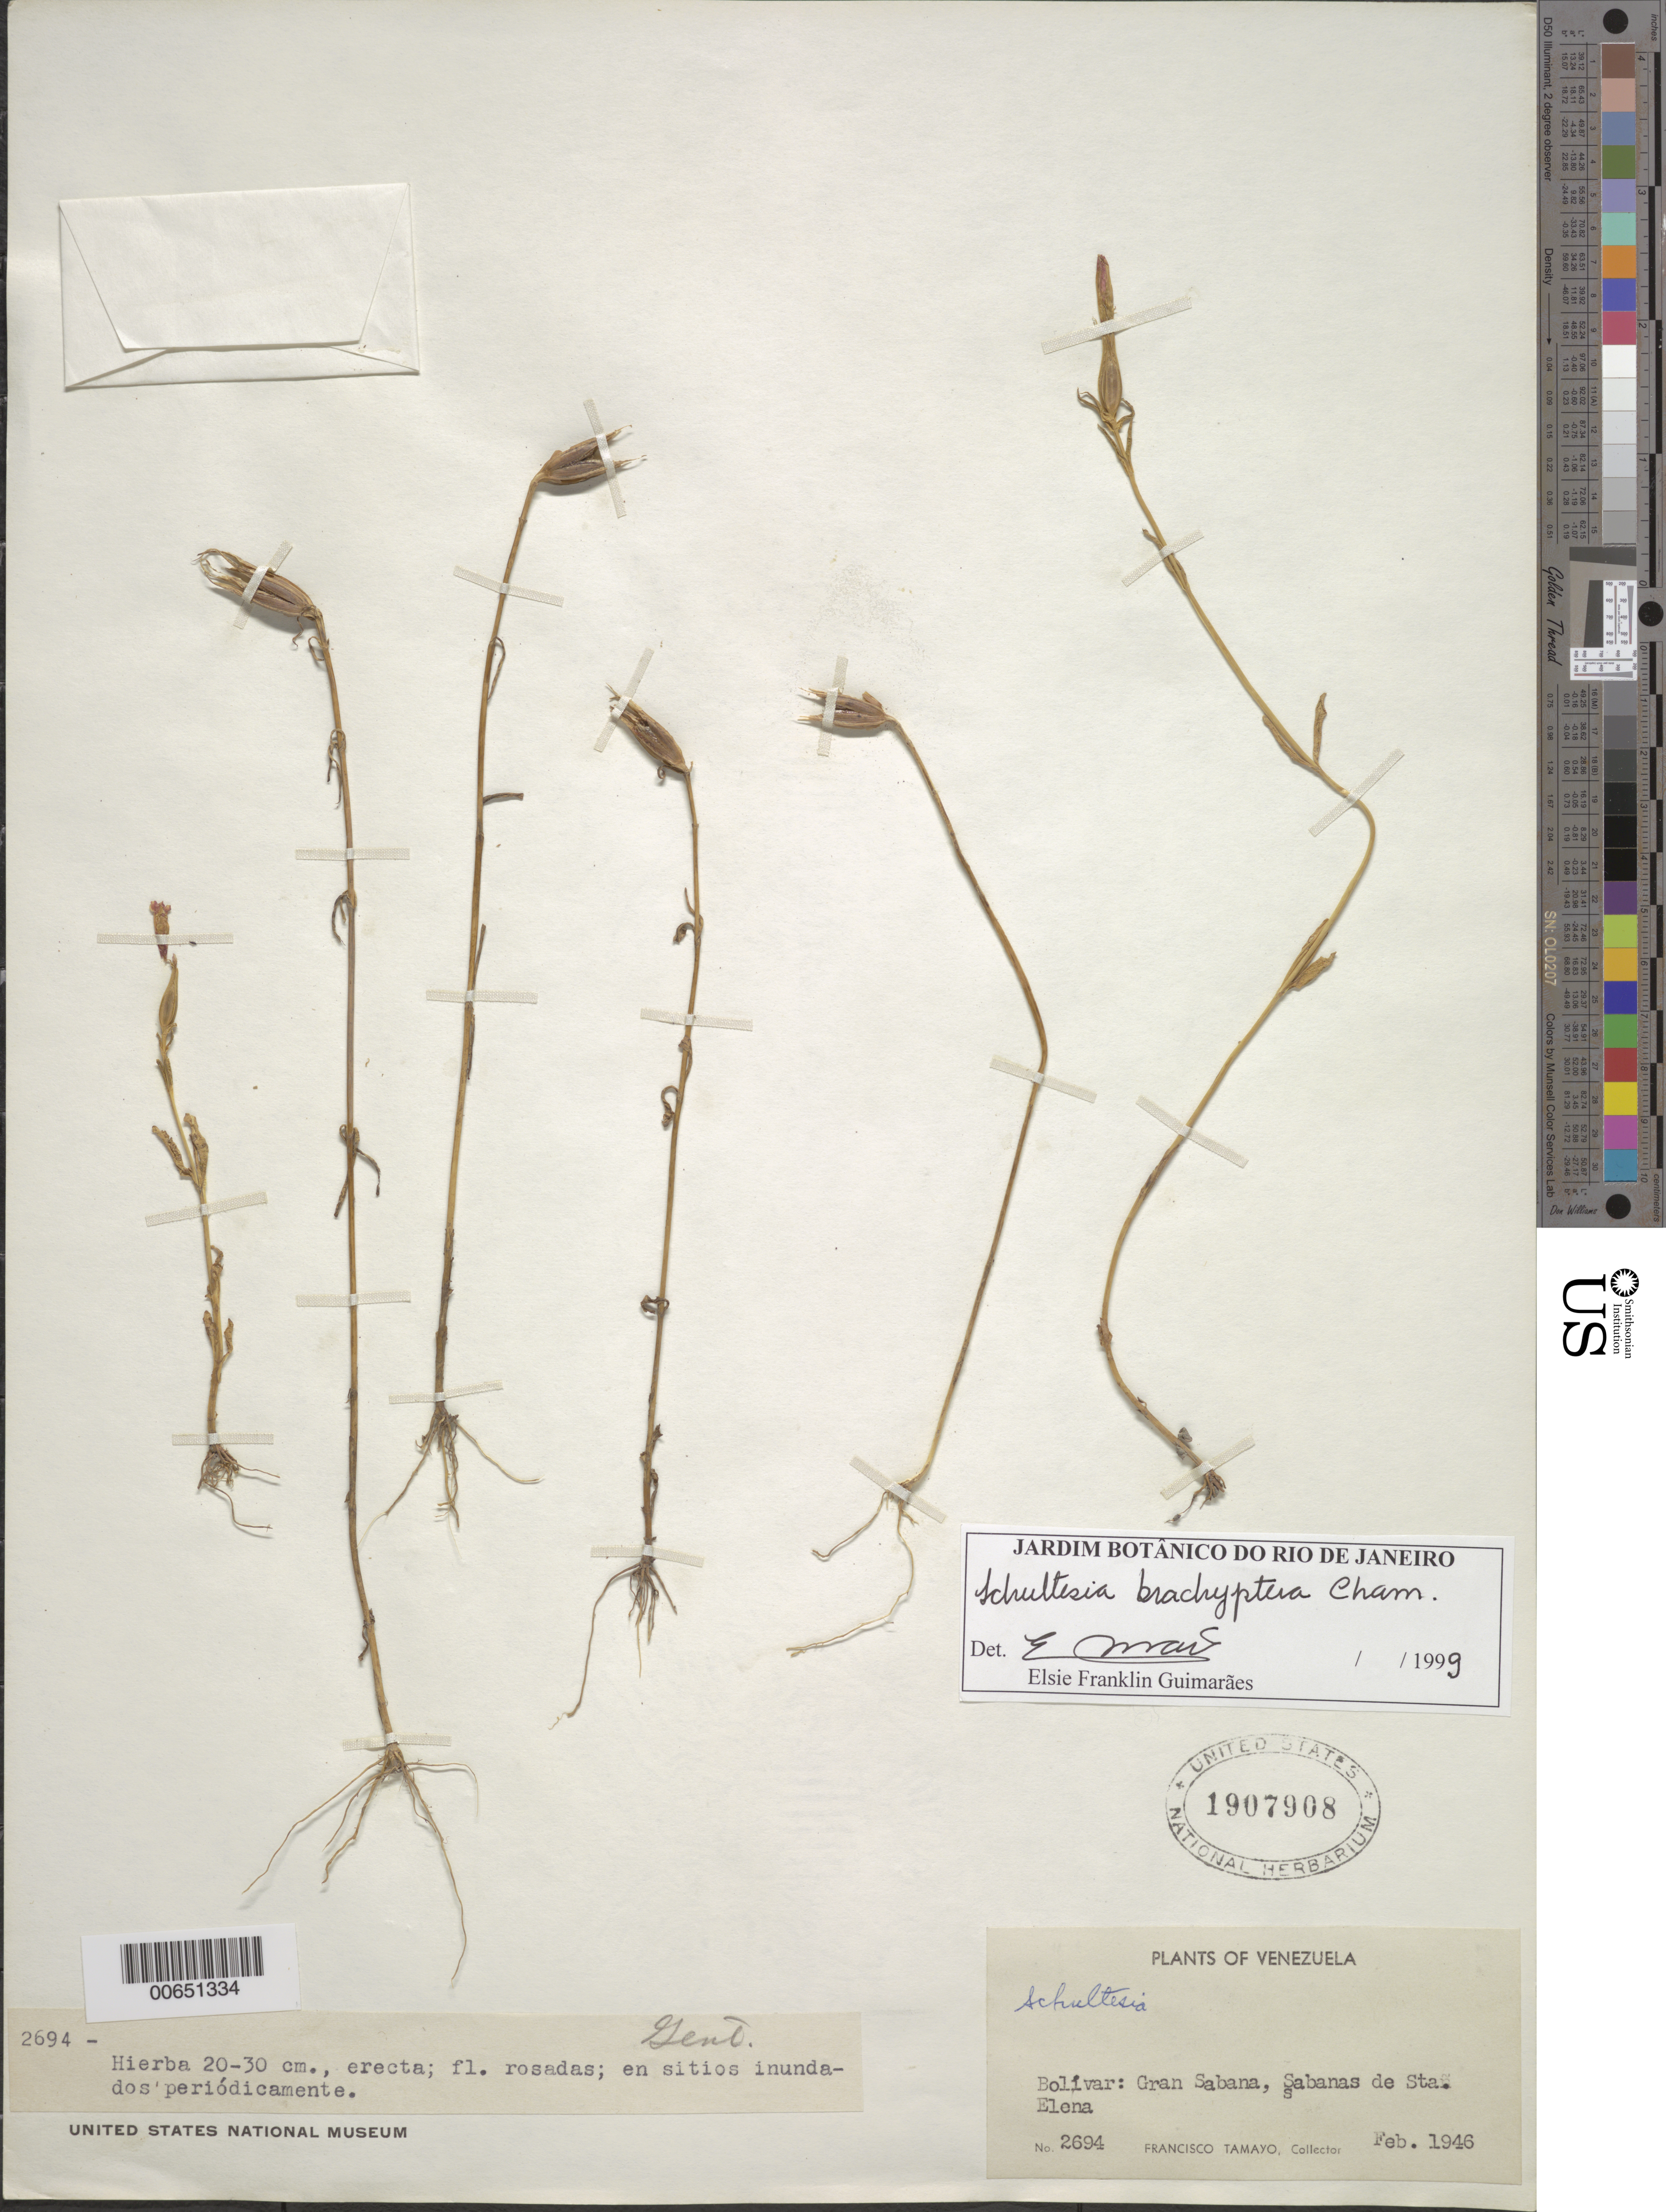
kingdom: Plantae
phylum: Tracheophyta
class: Magnoliopsida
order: Gentianales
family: Gentianaceae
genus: Schultesia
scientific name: Schultesia brachyptera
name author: Cham.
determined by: Guimarães, E. F.; Machado, D.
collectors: F. Tamayo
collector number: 2694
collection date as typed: Feb-46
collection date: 1946-02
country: Venezuela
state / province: Bolívar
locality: Gran Sabana, Sta. Elena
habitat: Sitios inundados periodicamente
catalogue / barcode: US 1907908